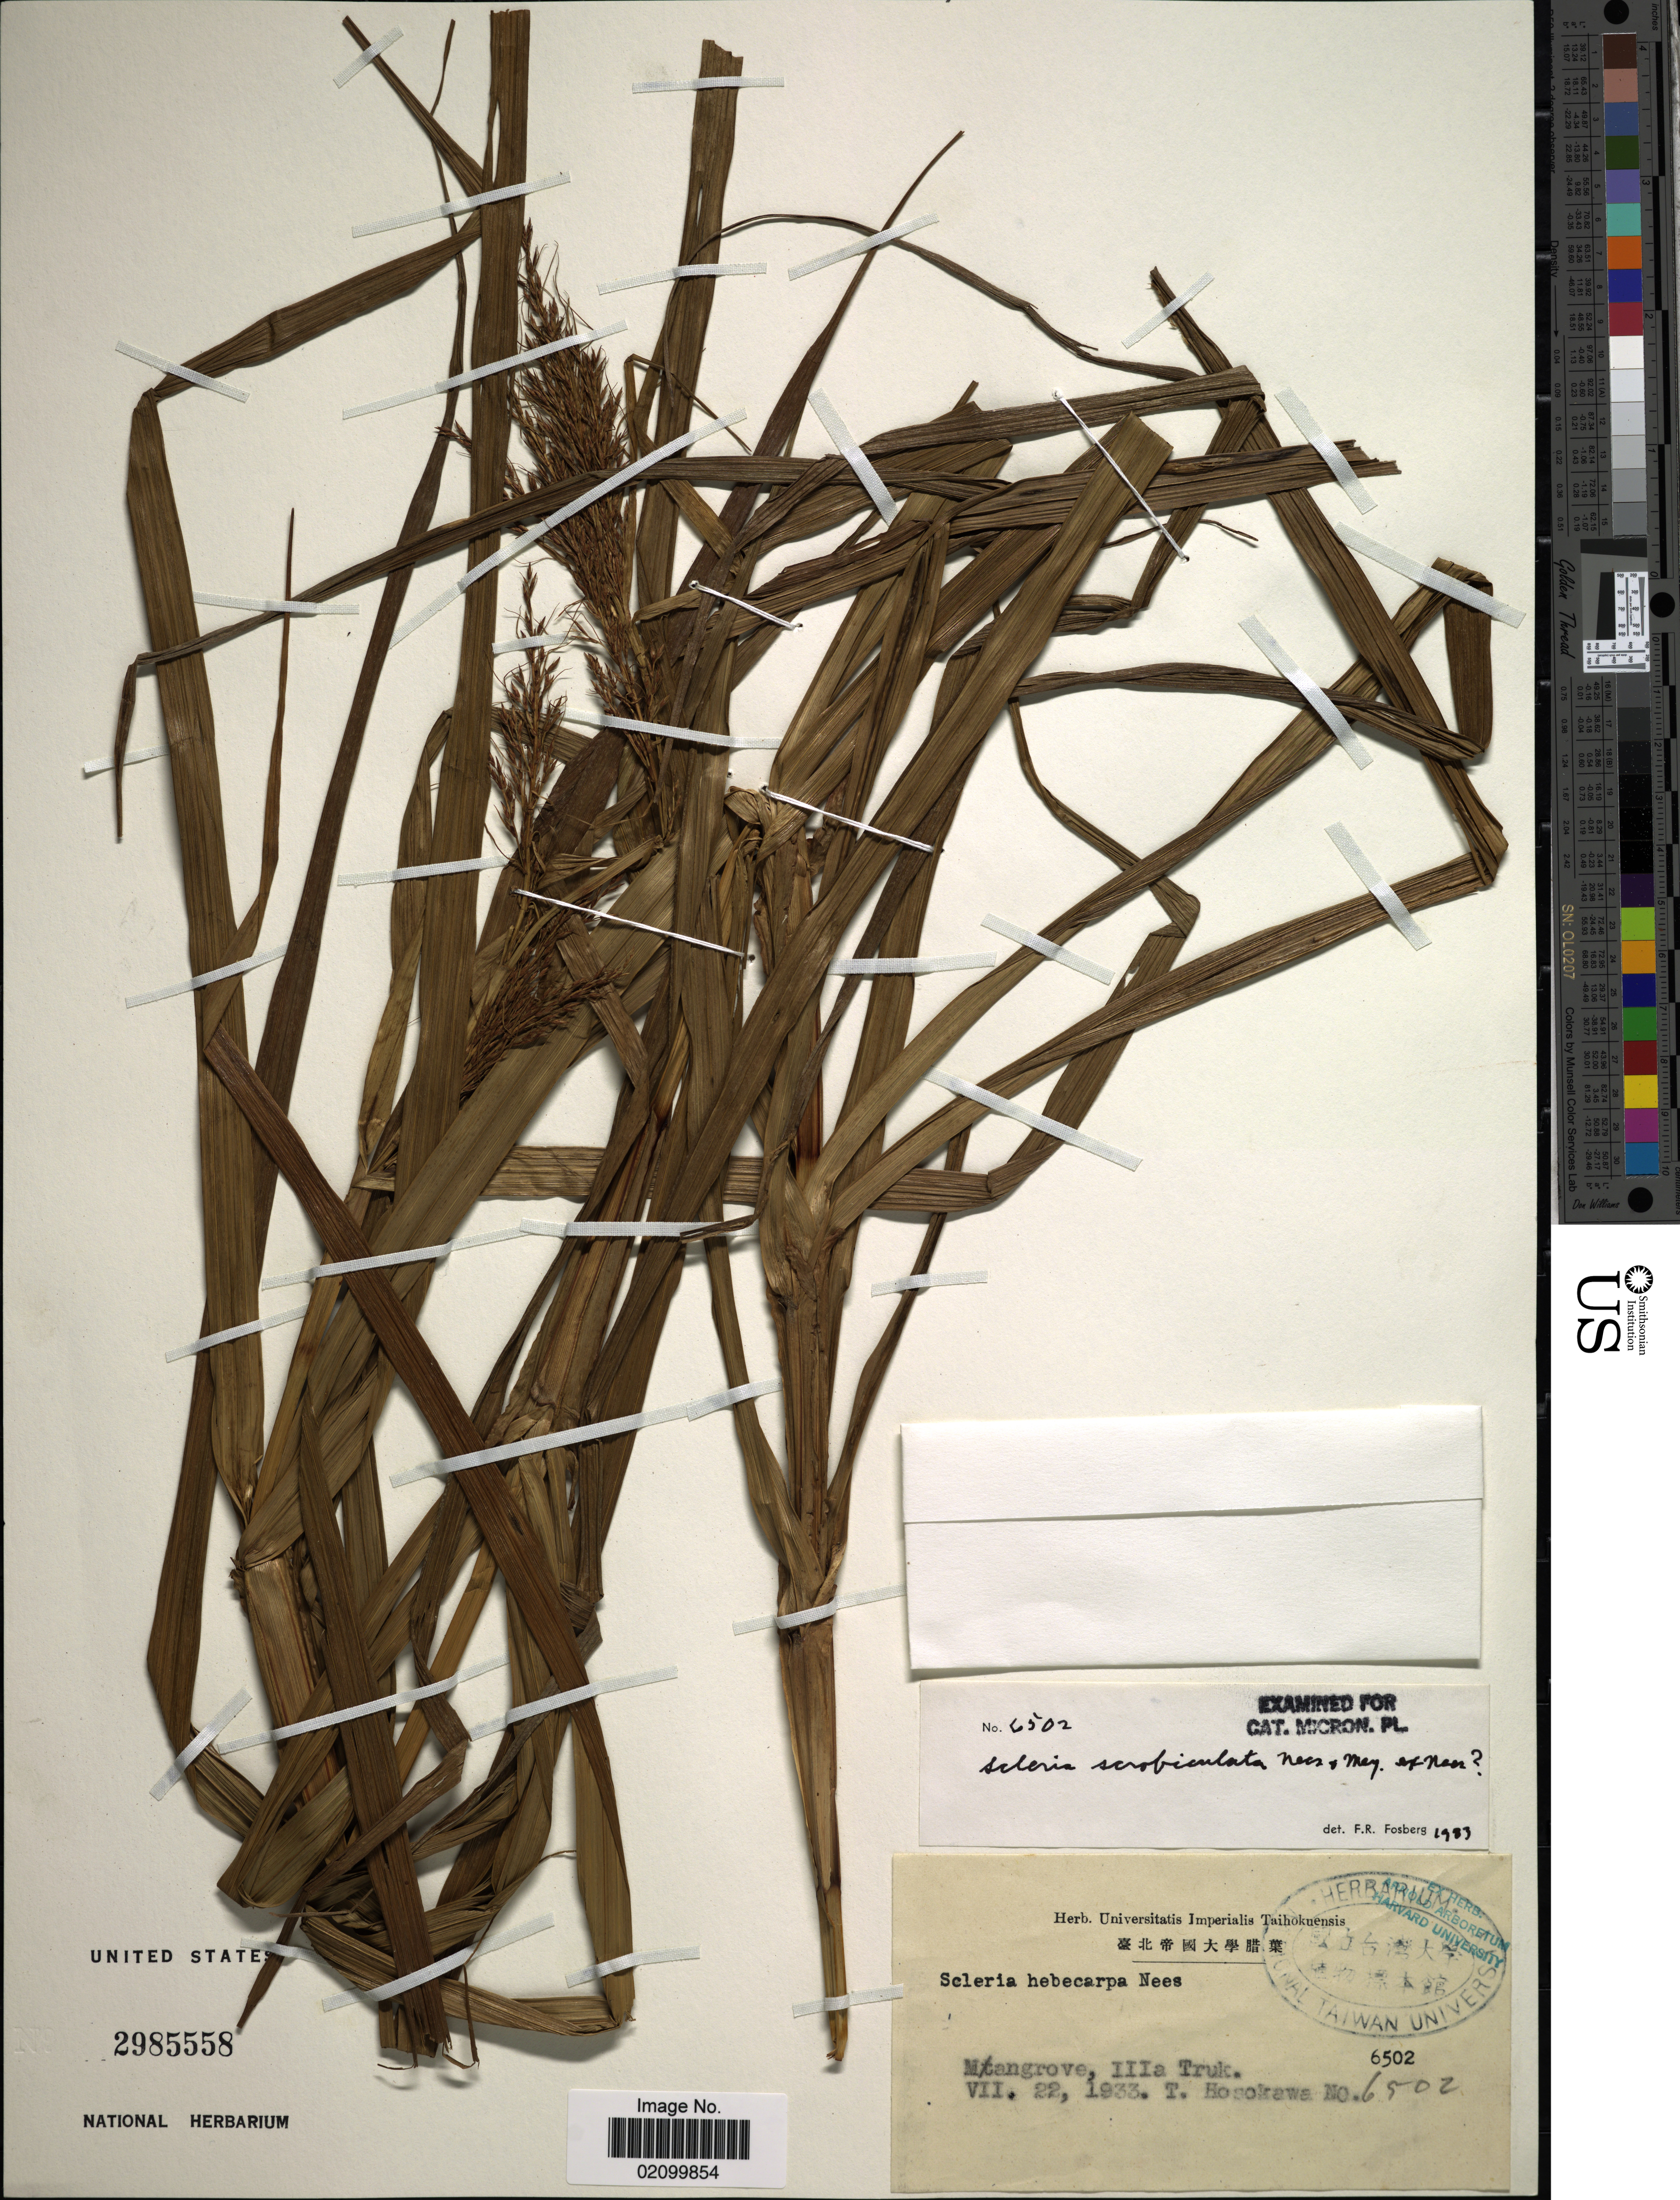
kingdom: Plantae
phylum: Tracheophyta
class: Liliopsida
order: Poales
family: Cyperaceae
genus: Scleria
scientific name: Scleria scrobiculata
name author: Nees & Meyen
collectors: T. Hosokawa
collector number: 6502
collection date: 1933-07-22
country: Micronesia, Federated States of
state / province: Truk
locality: Muangrove, IIIa Truk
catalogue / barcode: US 2985558